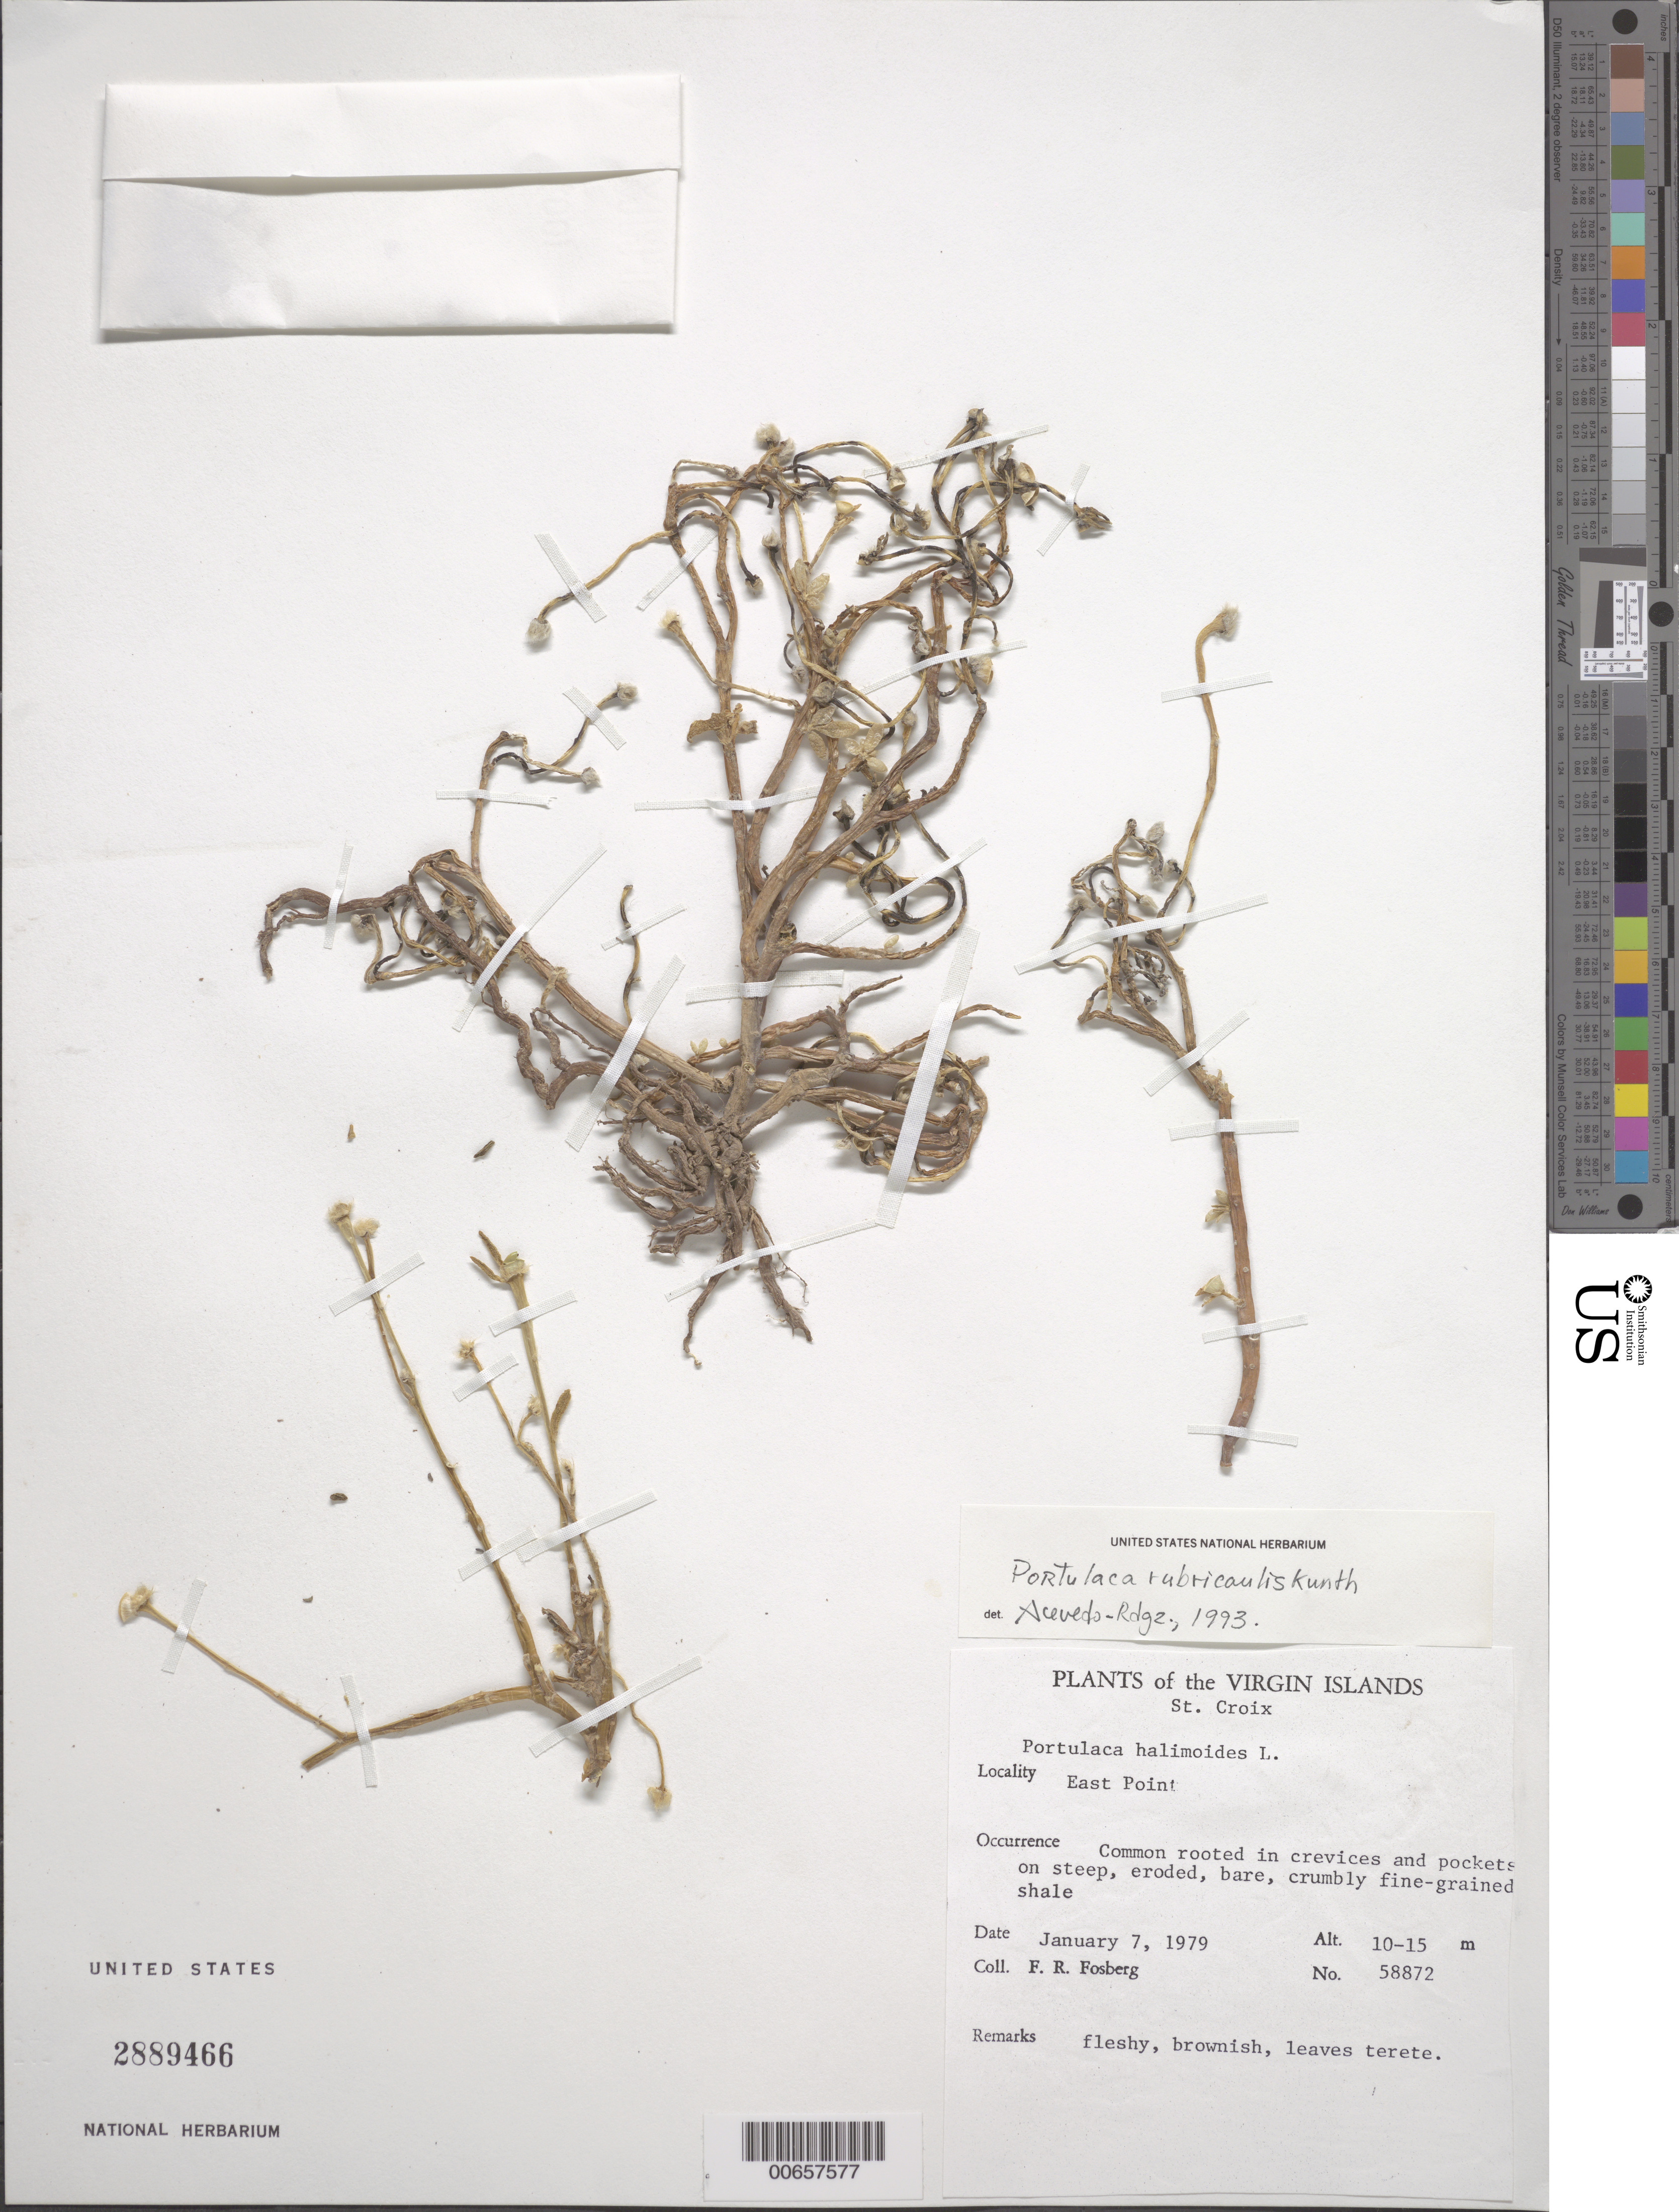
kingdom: Plantae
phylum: Tracheophyta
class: Magnoliopsida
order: Caryophyllales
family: Portulacaceae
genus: Portulaca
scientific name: Portulaca rubricaulis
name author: Kunth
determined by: Acevedo-Rodríguez, P., (BOT), Smithsonian Institution - National Museum of Natural History (UNITED STATES)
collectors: F. R. Fosberg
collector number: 58872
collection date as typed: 07 Jan 1979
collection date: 1979-01-07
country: U.S. Virgin Islands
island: St. Croix Island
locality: East Point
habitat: Rooted in crevices and pockets on steep, eroded, bare, crumbly fine-grained shale.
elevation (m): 10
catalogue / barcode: US 2889466